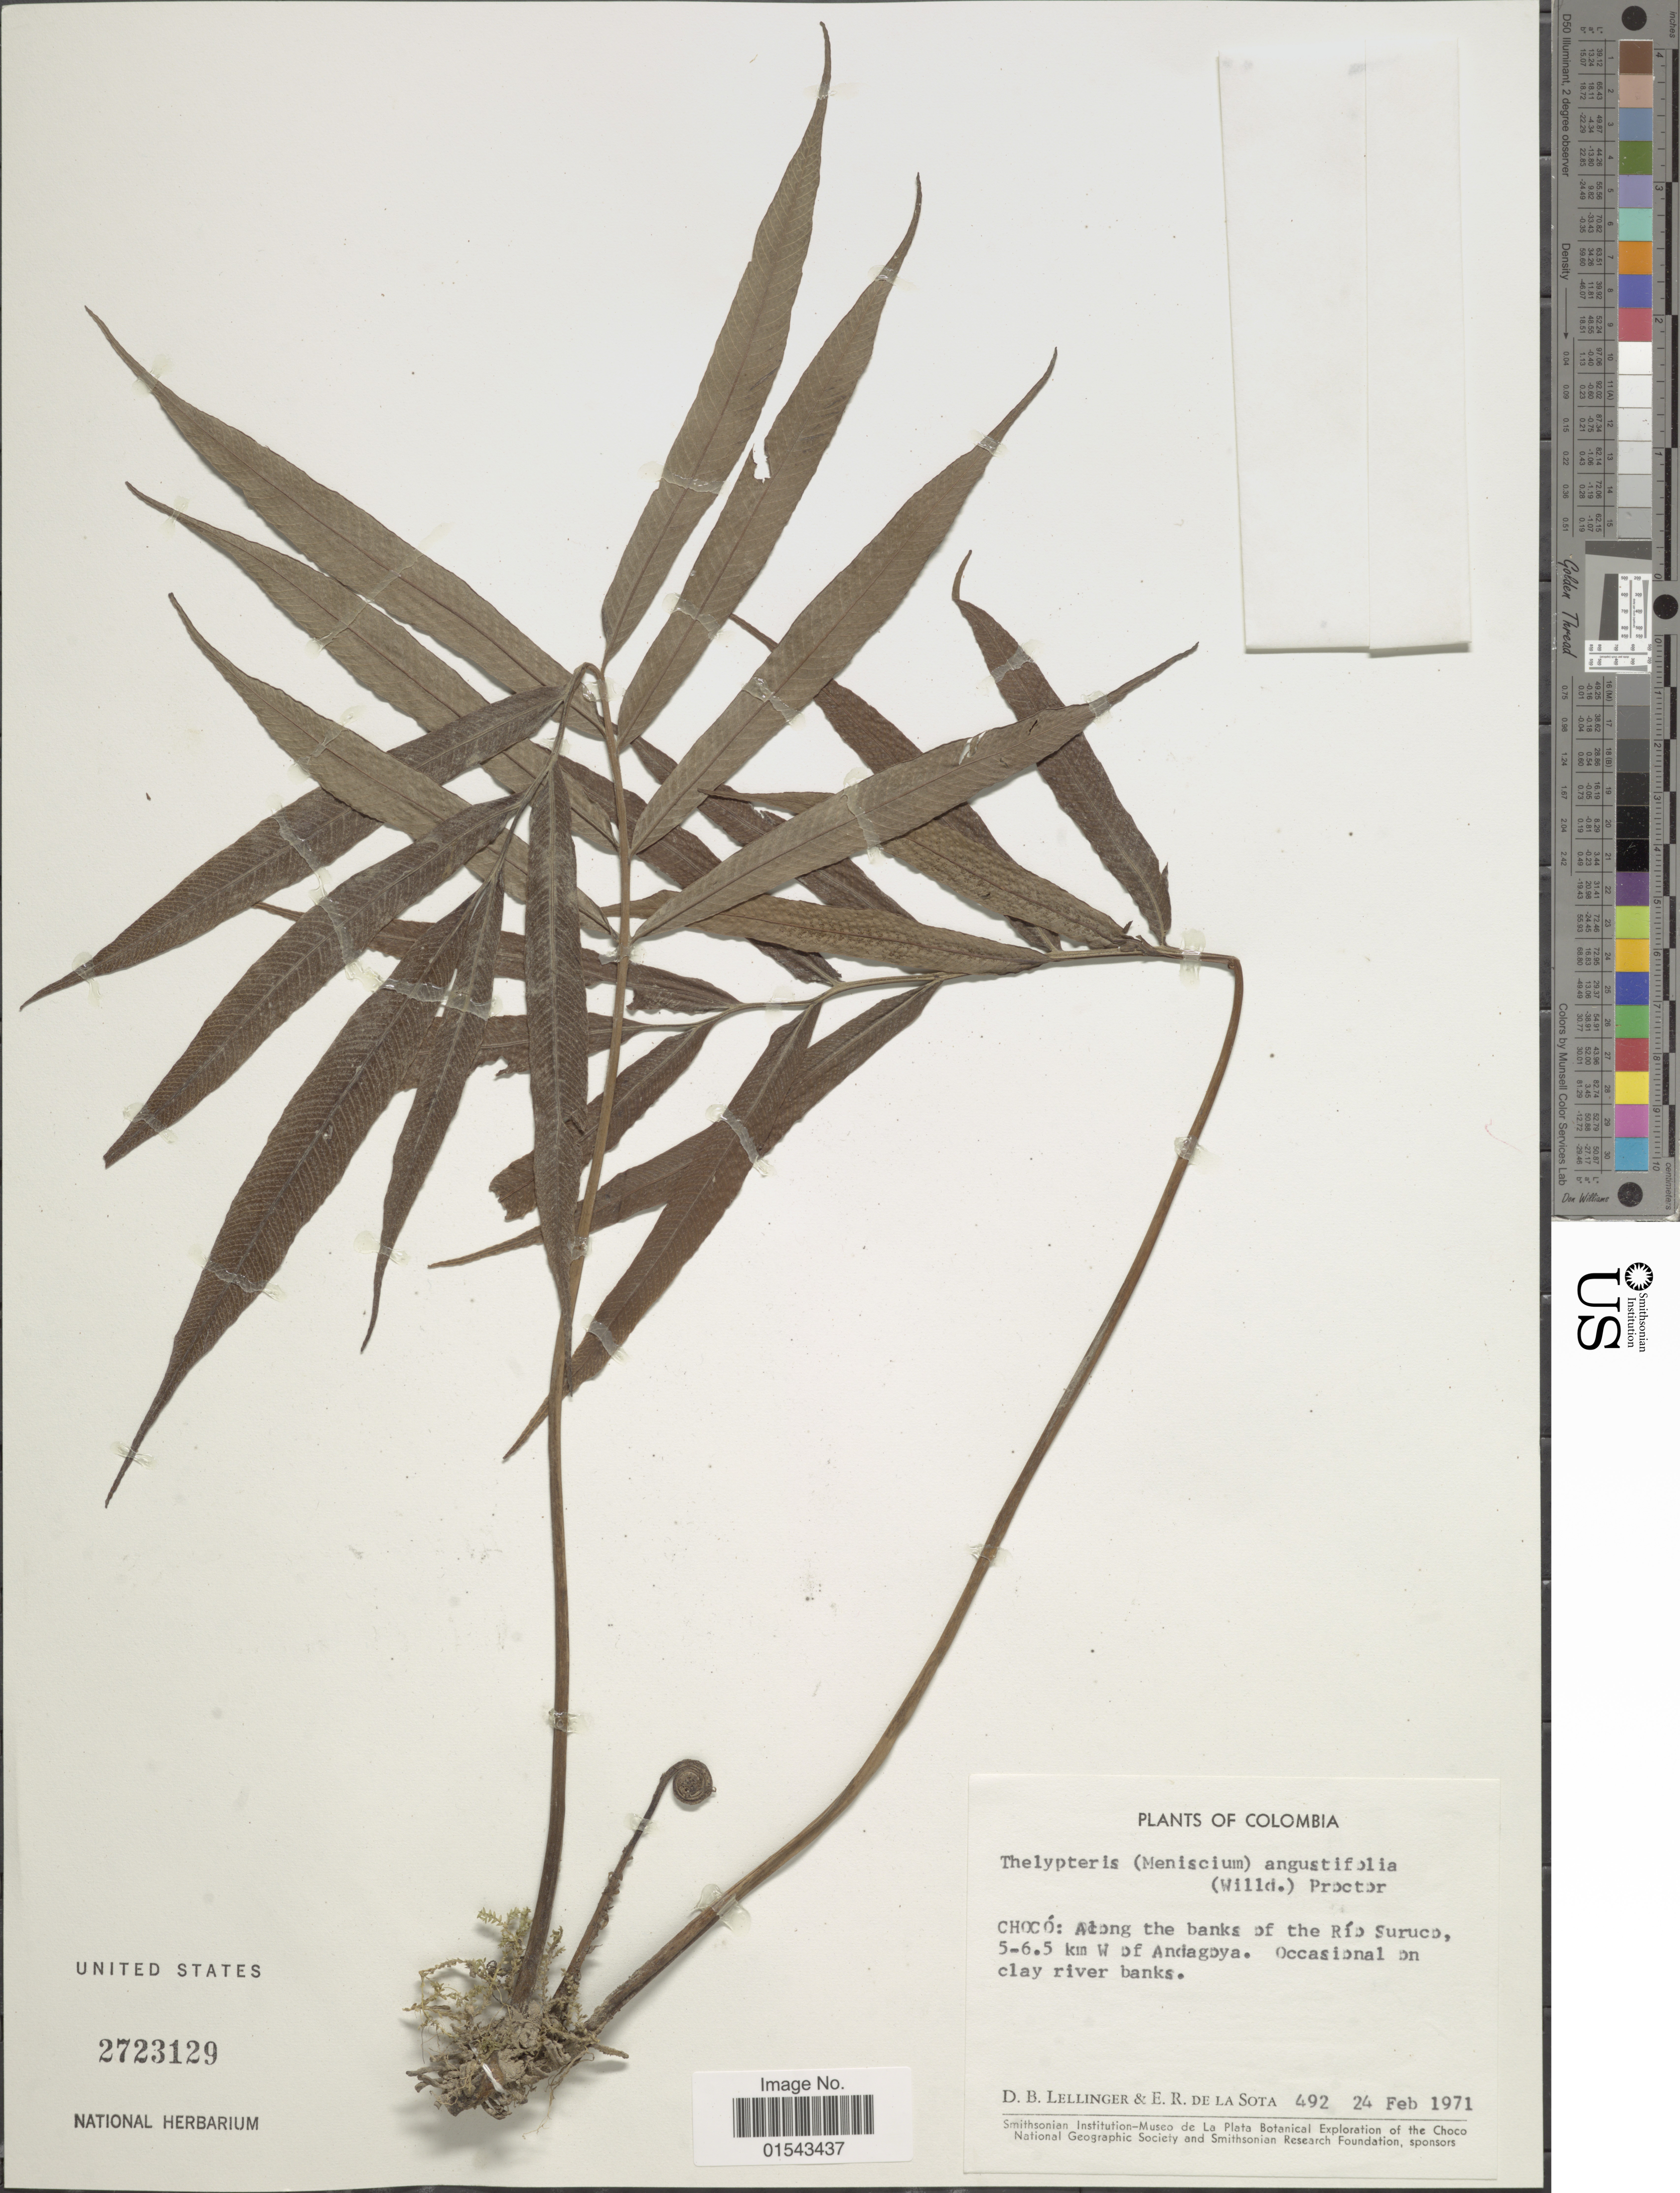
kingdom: Plantae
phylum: Tracheophyta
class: Polypodiopsida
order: Polypodiales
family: Thelypteridaceae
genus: Meniscium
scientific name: Meniscium angustifolium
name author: Willd.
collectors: D. B. Lellinger & E. R. de la Sota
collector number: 492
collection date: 1971-02-24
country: Colombia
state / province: Chocó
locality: Along the banks of the Río Suruco, 5-6.5 km W of Andagoya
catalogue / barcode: US 2723129